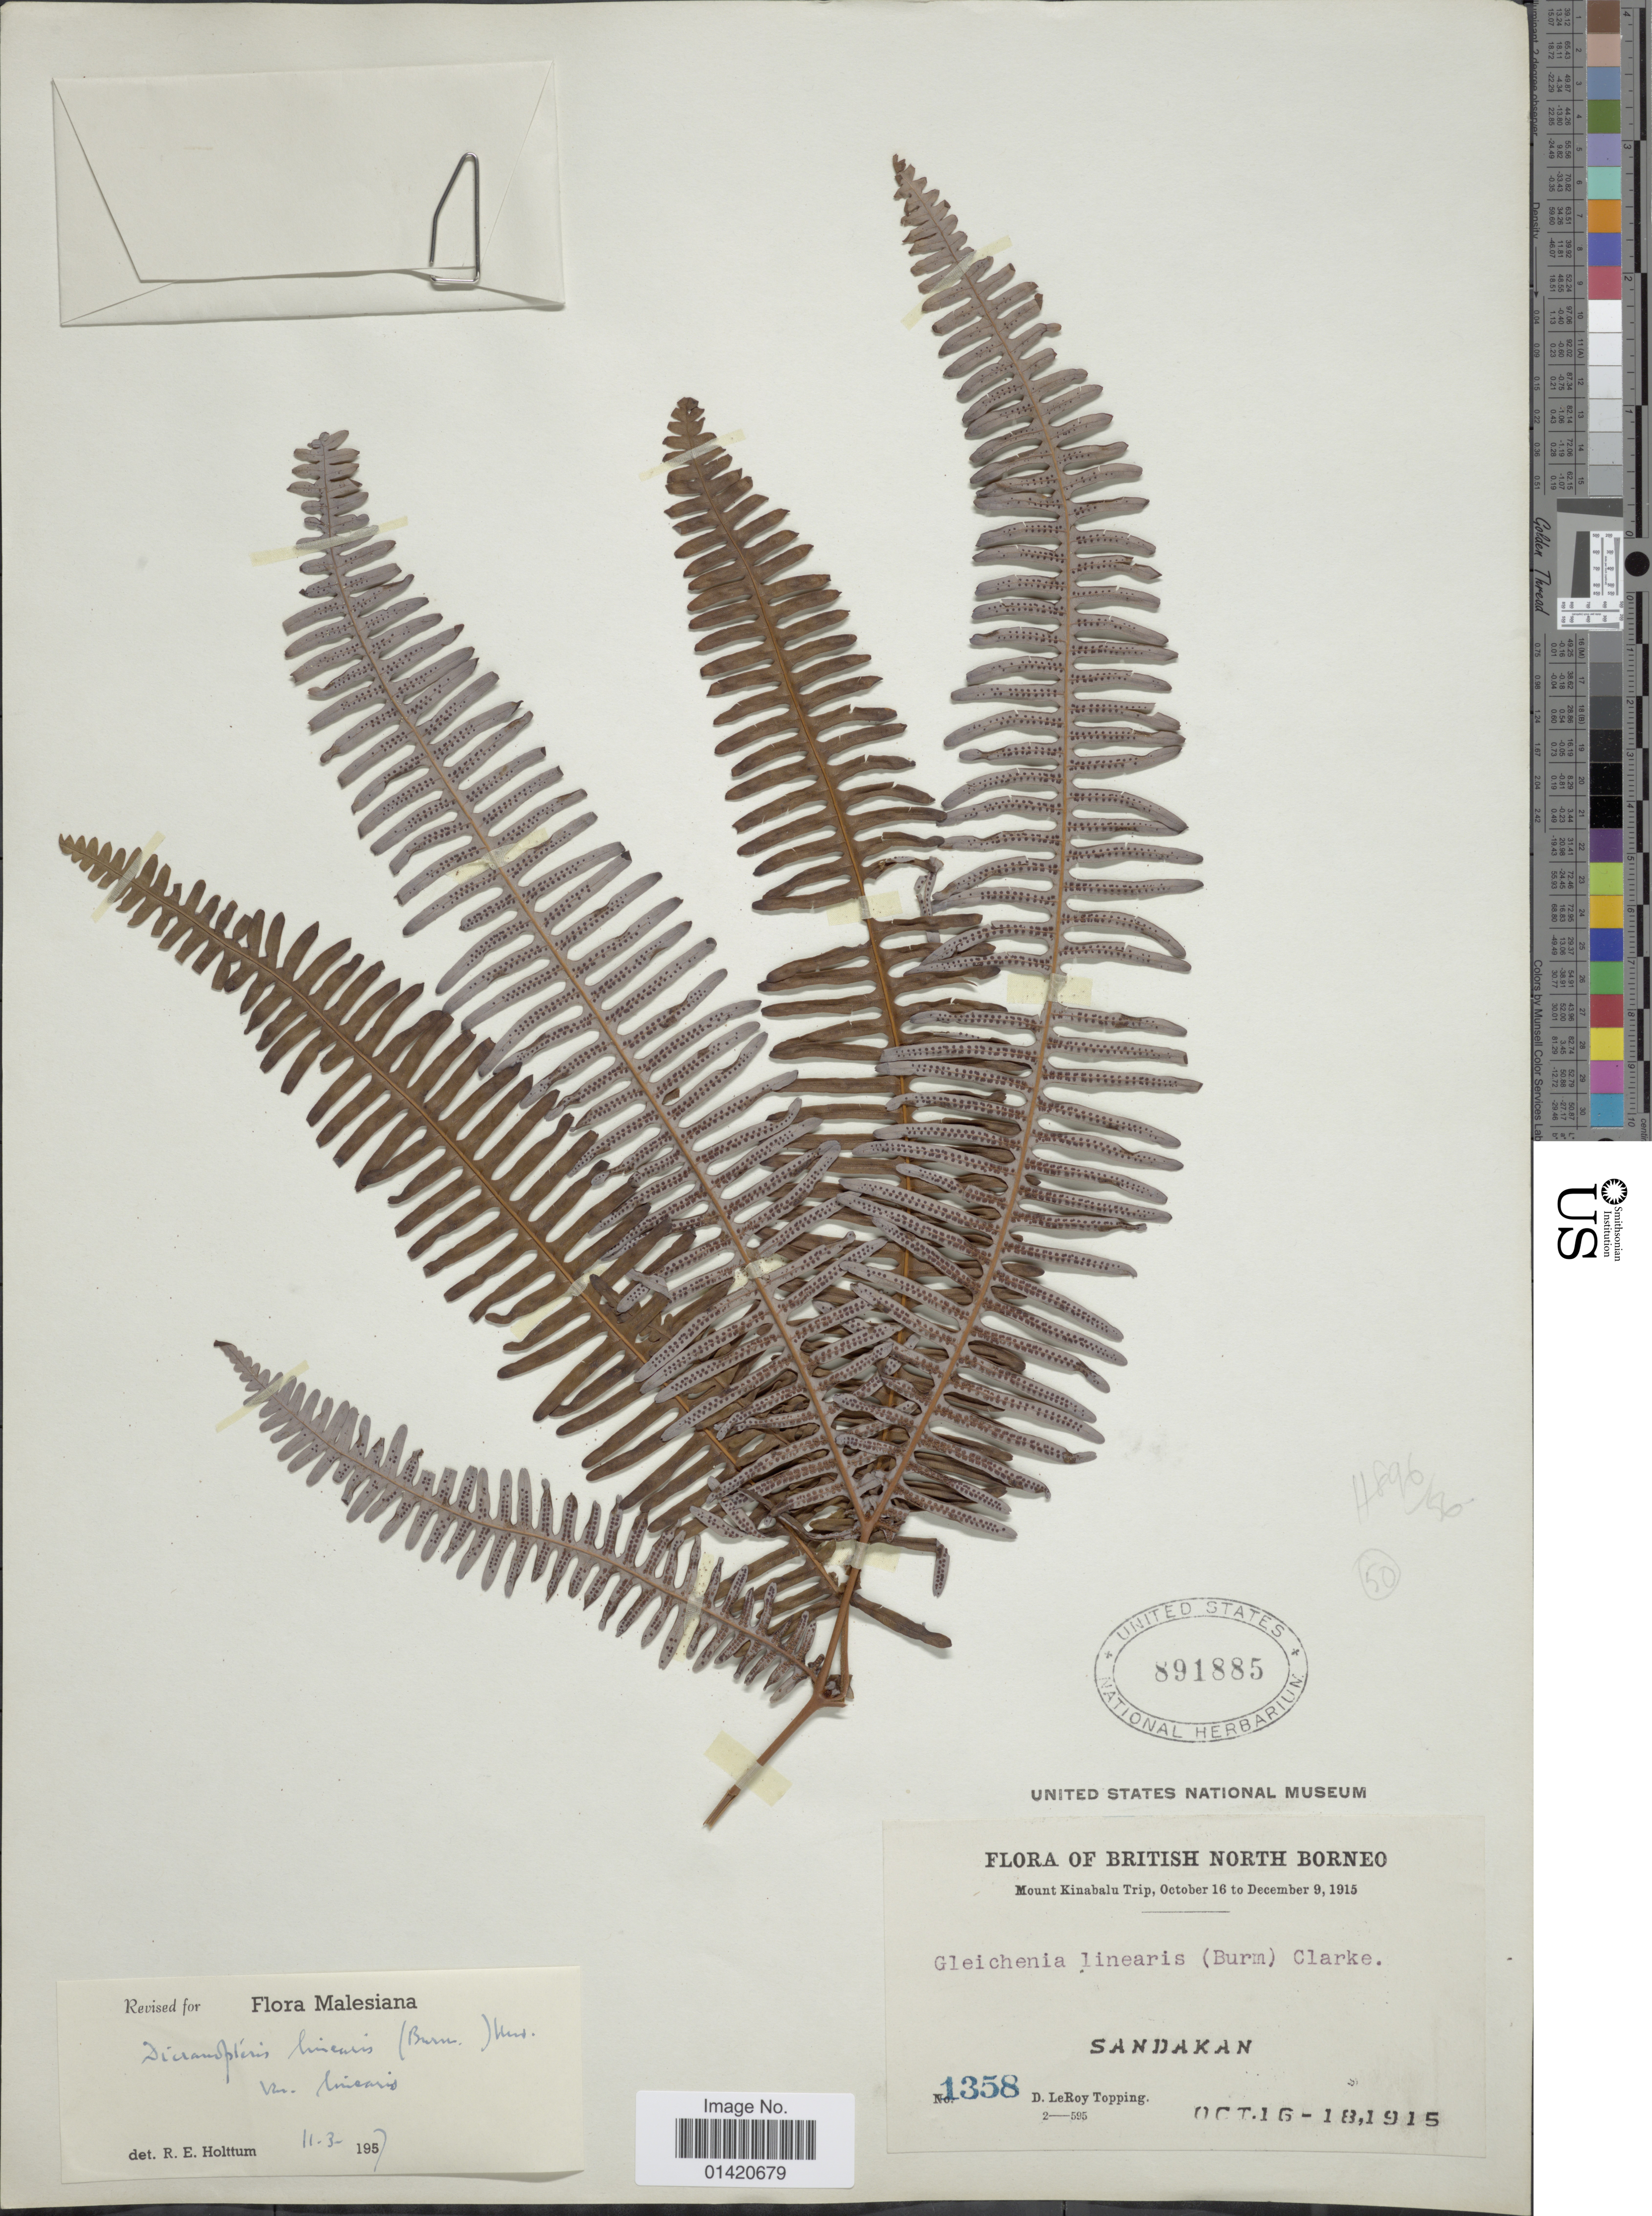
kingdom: Plantae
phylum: Tracheophyta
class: Polypodiopsida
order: Gleicheniales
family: Gleicheniaceae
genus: Dicranopteris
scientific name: Dicranopteris linearis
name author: (Burm. f.) Underw.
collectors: D. L. Topping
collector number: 1358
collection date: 1915-10-16/1915-10-18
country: Malaysia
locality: British North Borneo, Sandakan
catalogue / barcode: US 891885